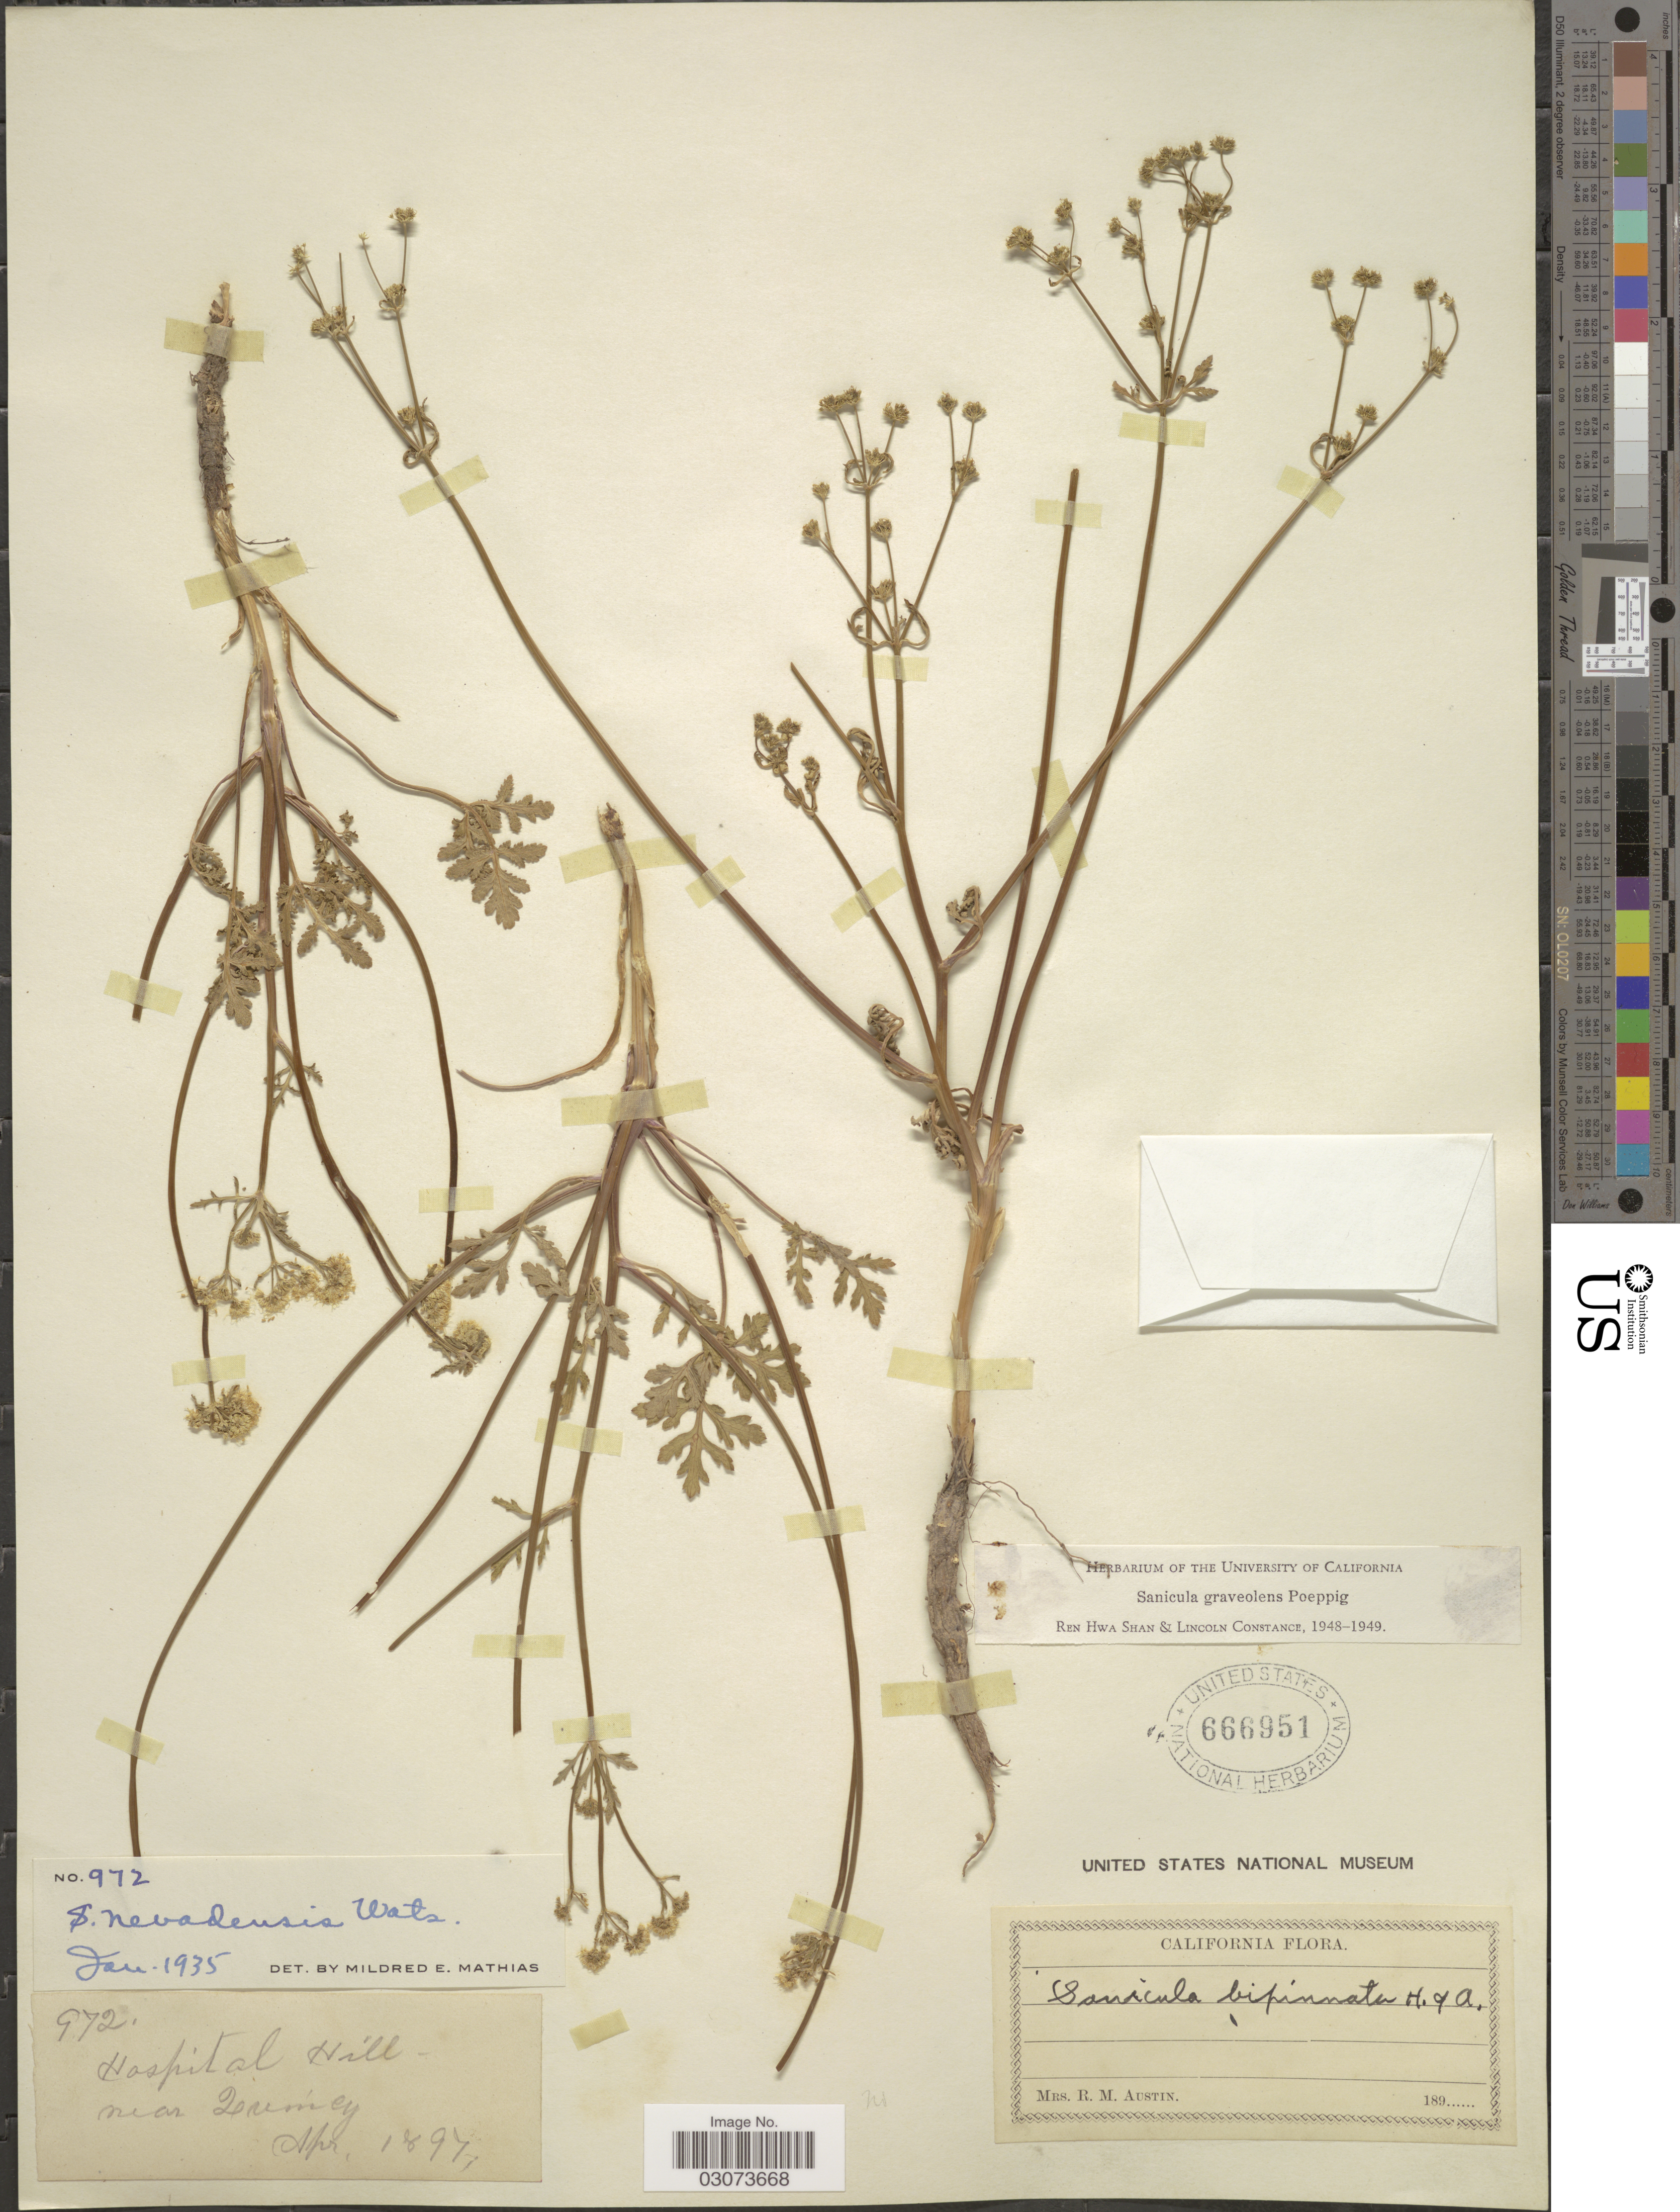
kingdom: Plantae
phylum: Tracheophyta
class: Magnoliopsida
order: Apiales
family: Apiaceae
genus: Sanicula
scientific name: Sanicula graveolens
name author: Poepp. ex DC.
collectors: R. Austin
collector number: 972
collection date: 1897-04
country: United States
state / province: California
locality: Hospital Hill, near Quincy.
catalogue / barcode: US 666951